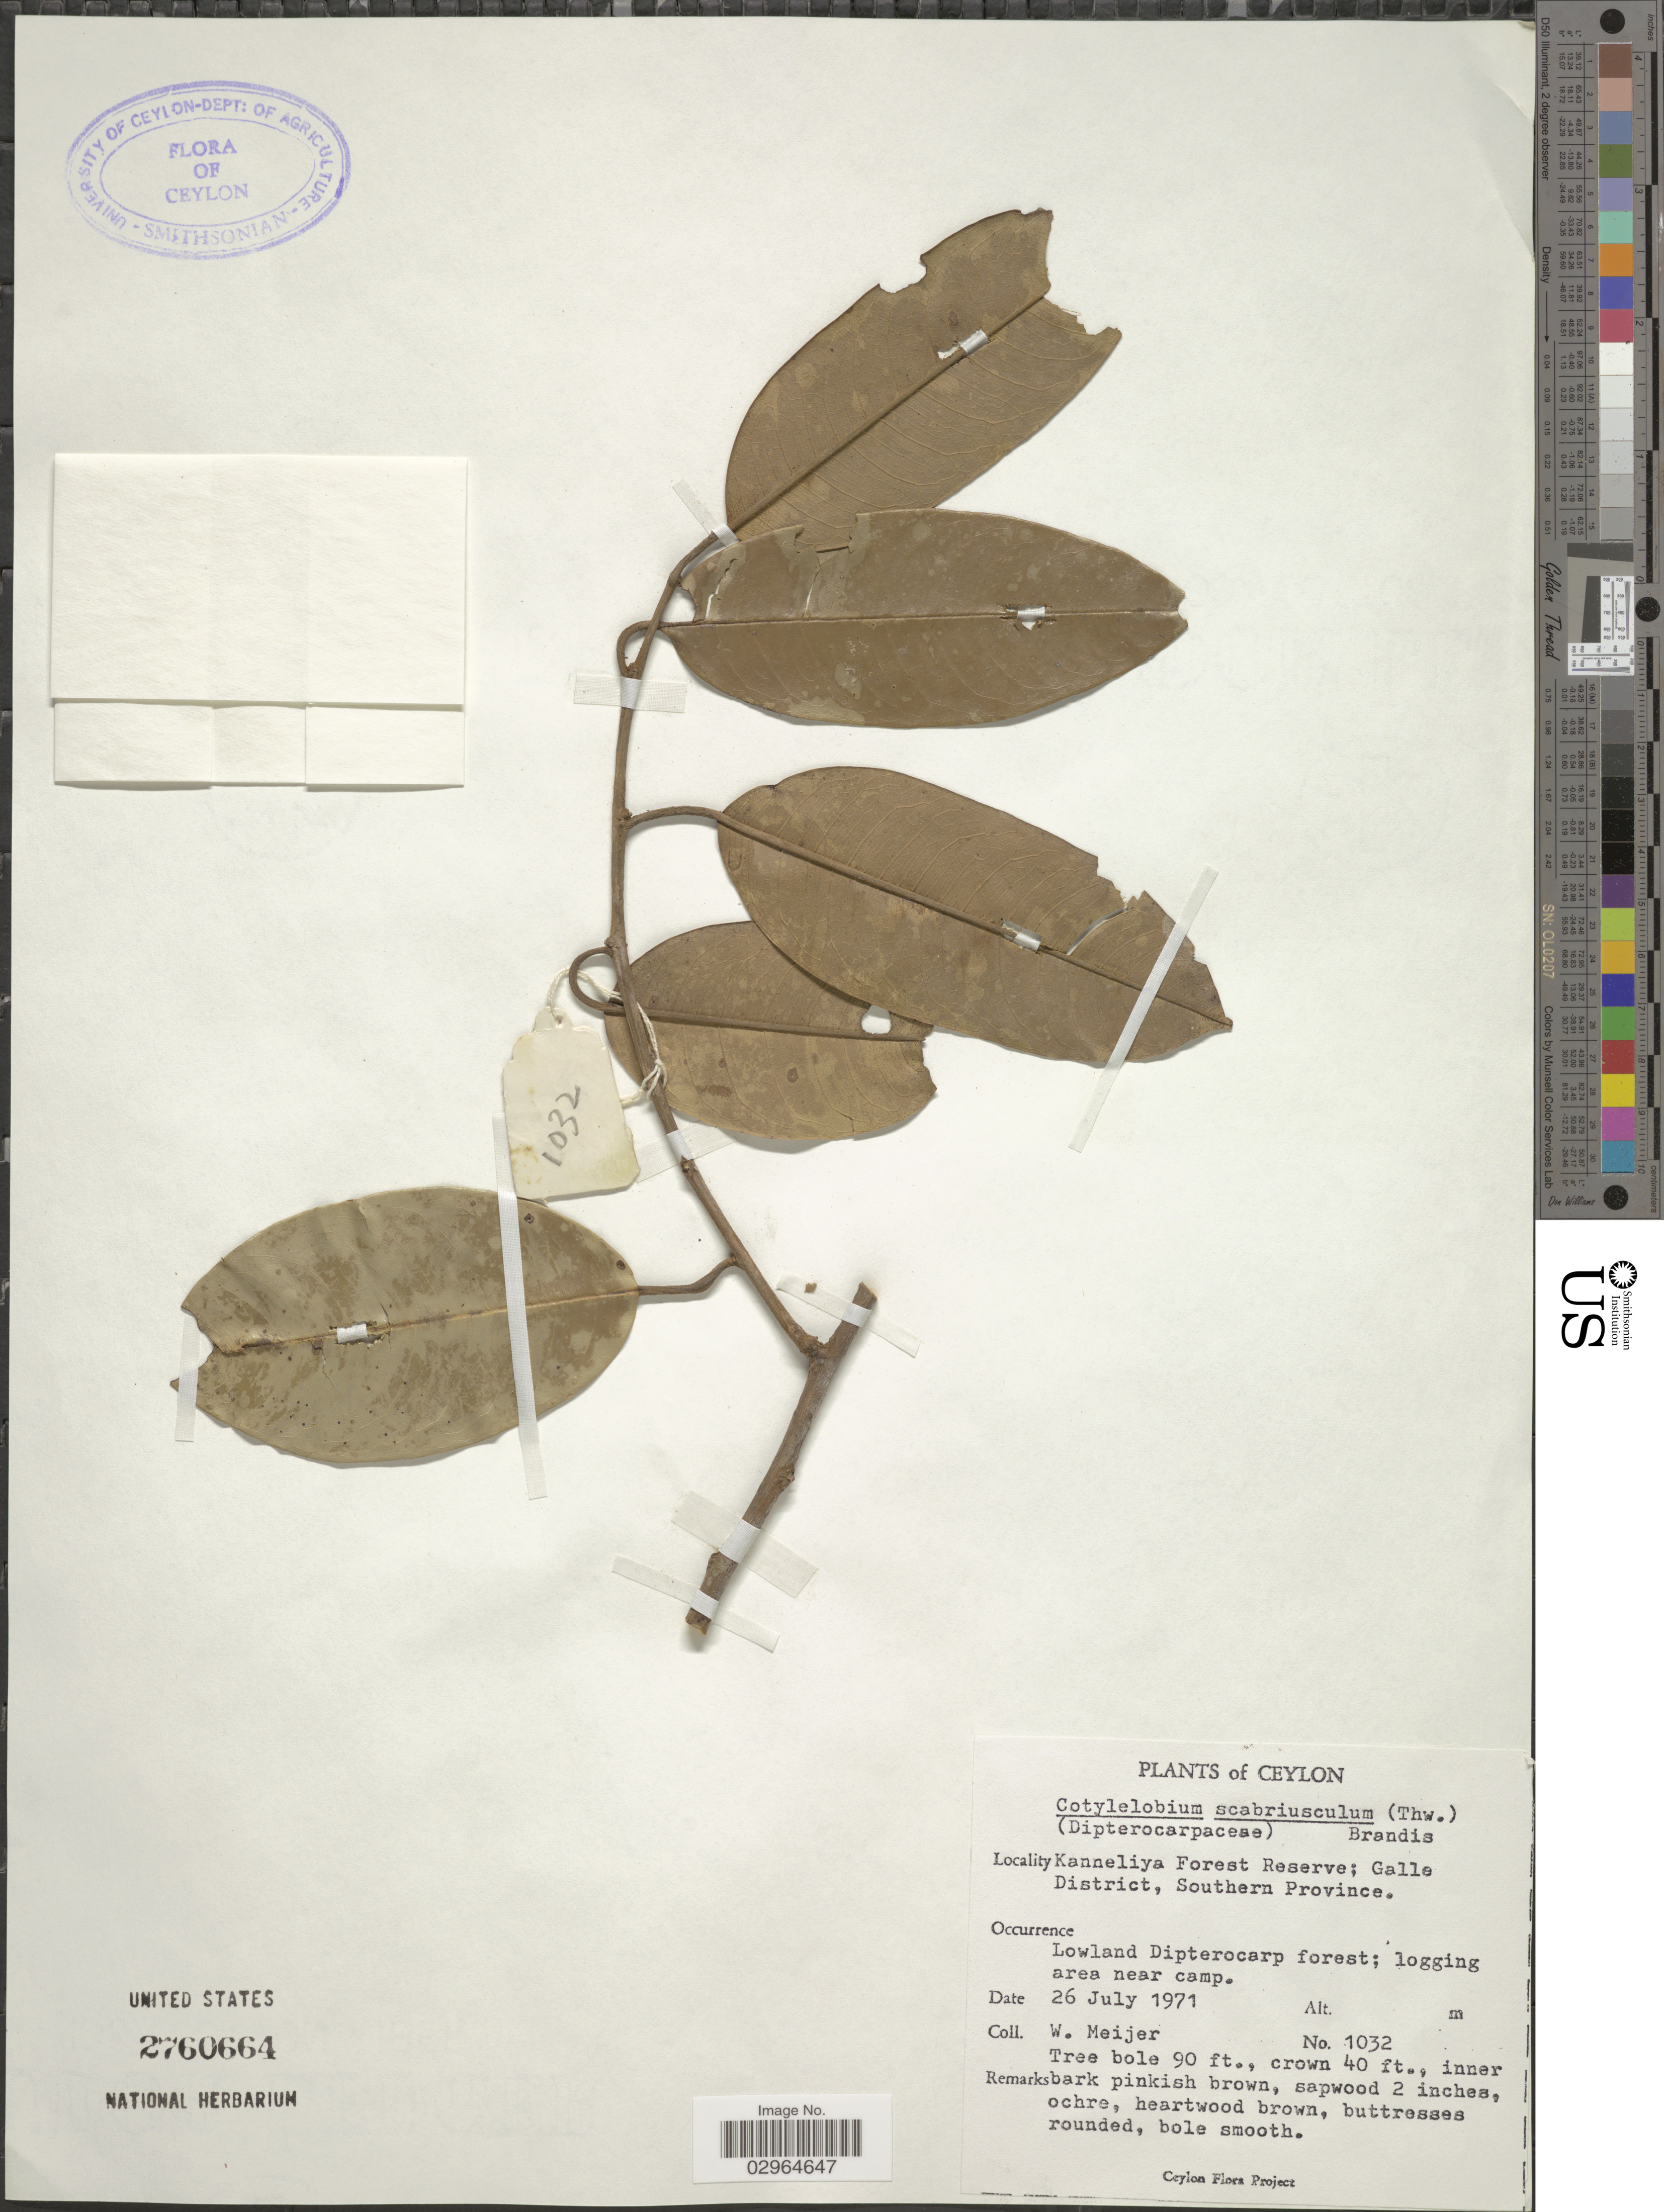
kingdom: Plantae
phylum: Tracheophyta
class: Magnoliopsida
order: Malvales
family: Dipterocarpaceae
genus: Cotylelobium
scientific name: Cotylelobium scabriusculum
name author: Brandis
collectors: W. Meijer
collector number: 1032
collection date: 1971-07-26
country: Sri Lanka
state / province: Southern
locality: Ceylon. Kanneliya Forest Reserve; Galle District. Logging area near camp.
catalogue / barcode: US 2760664